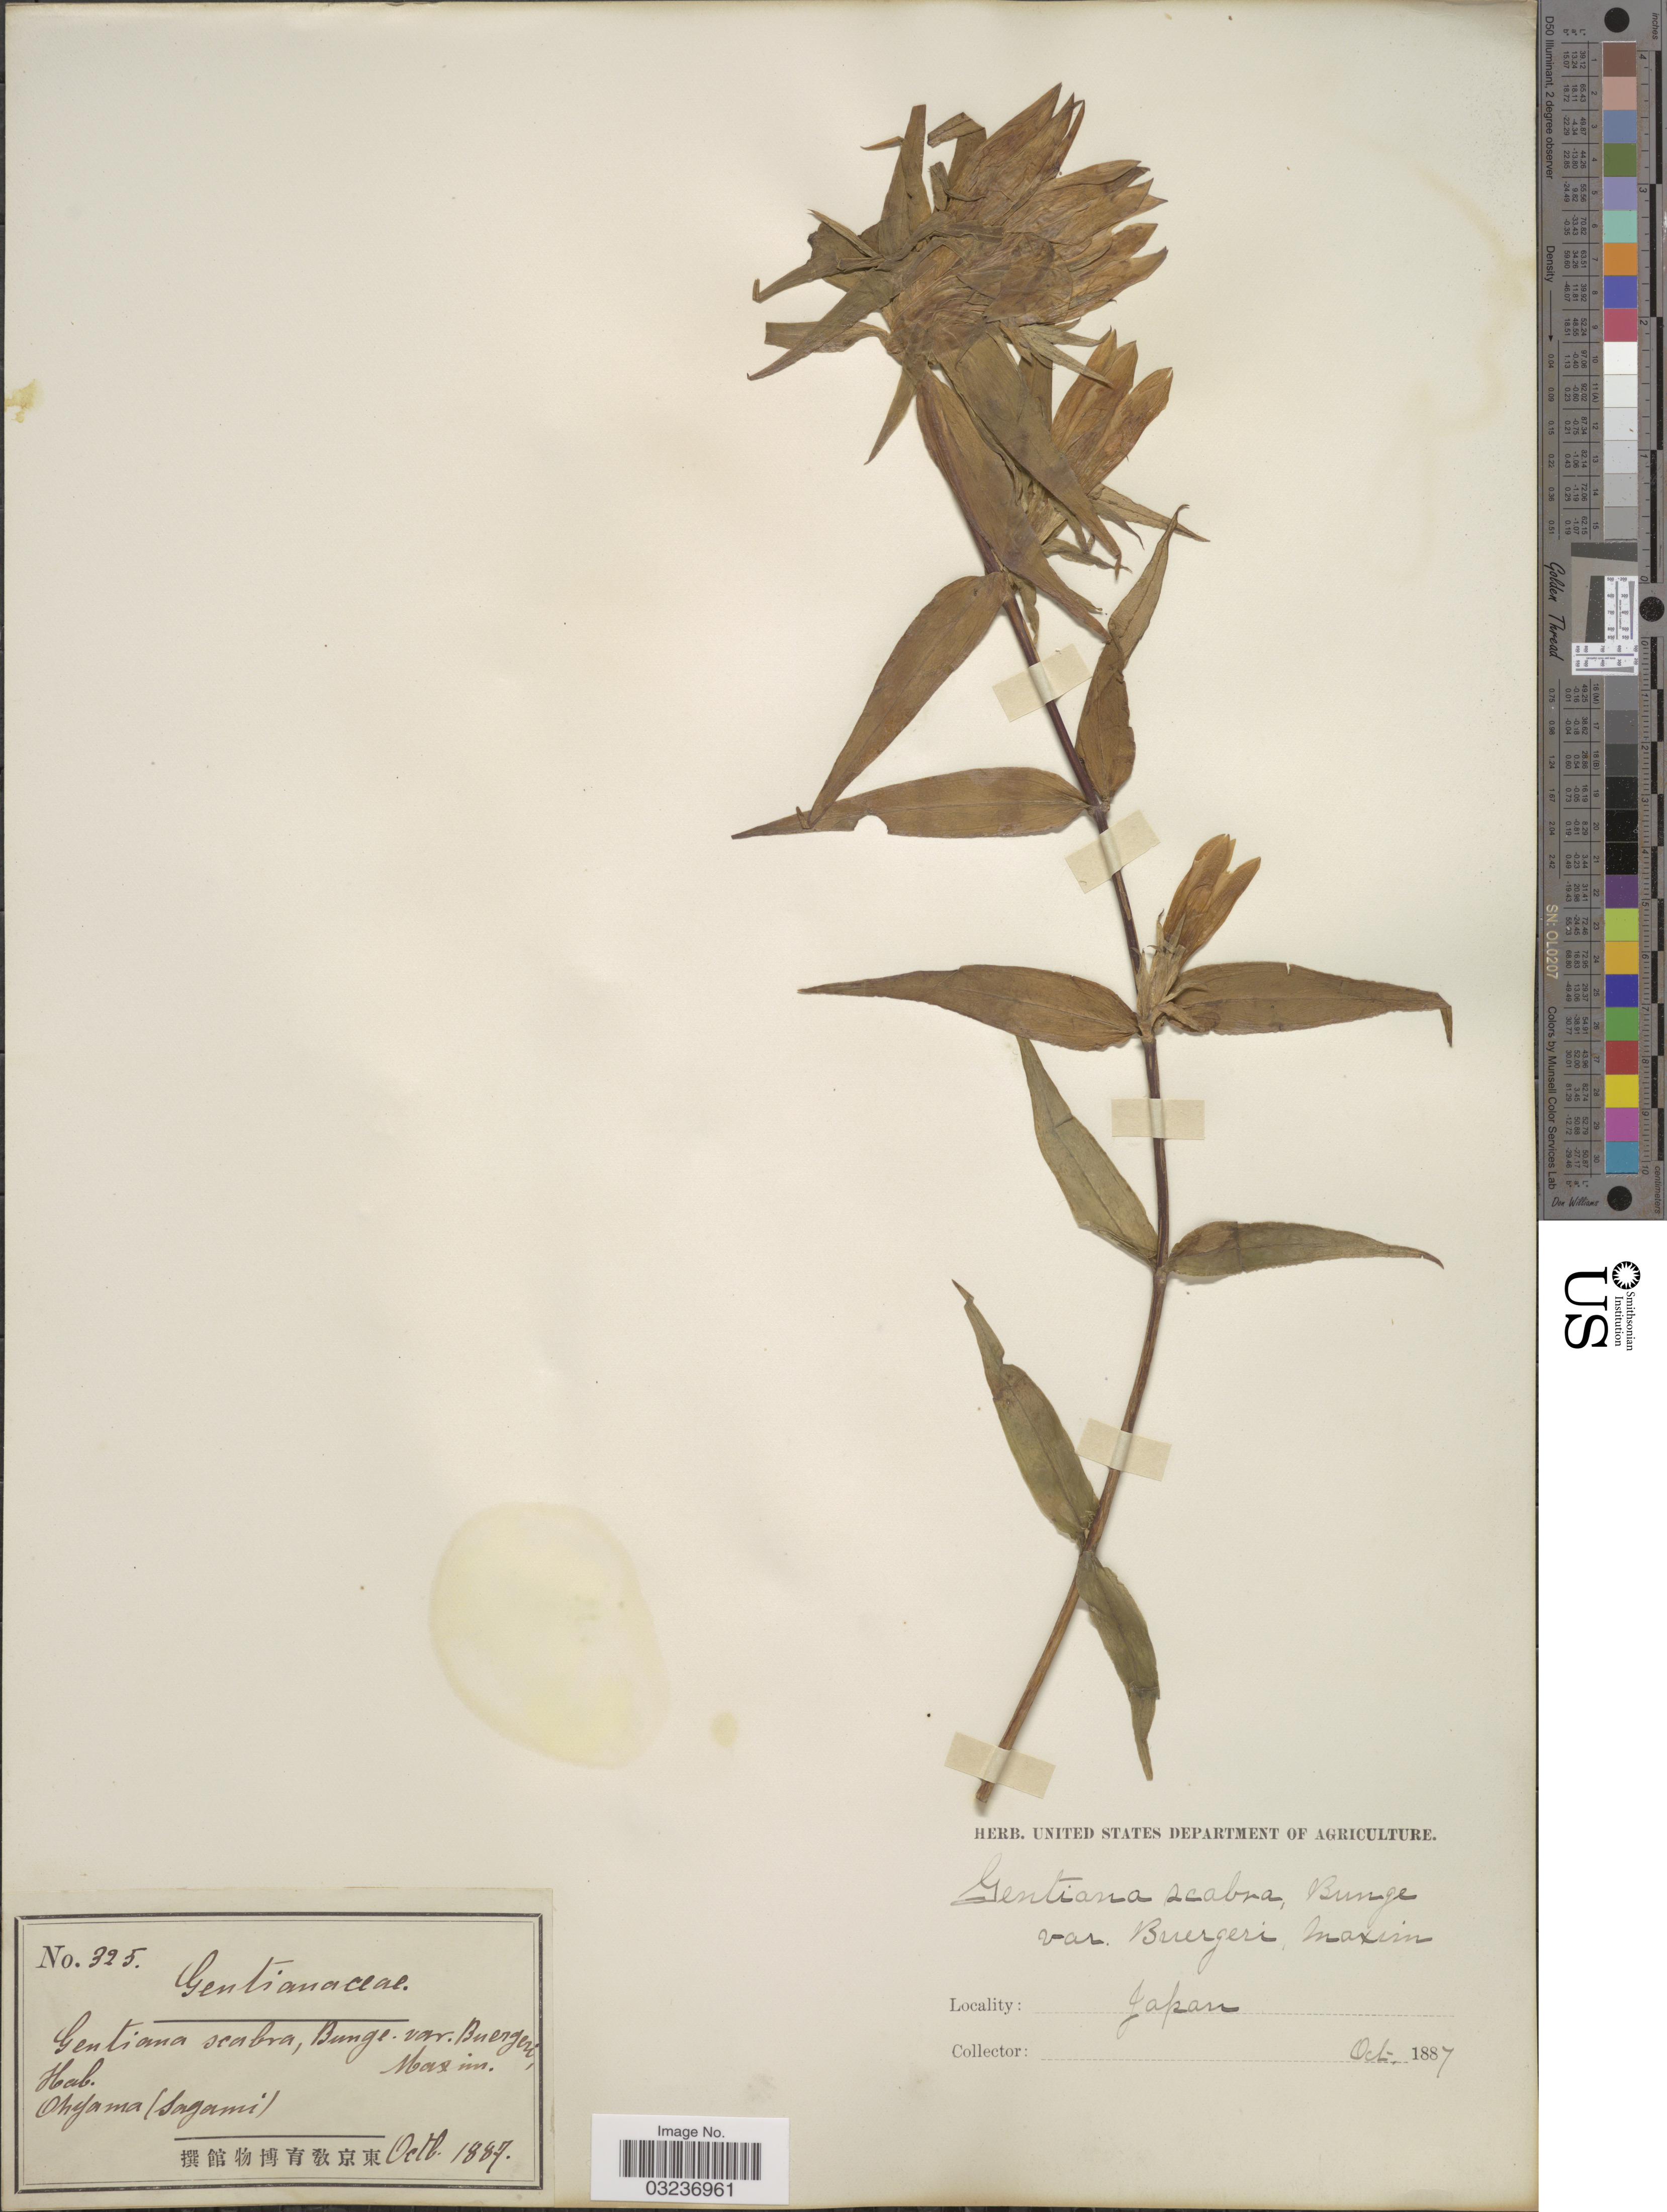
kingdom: Plantae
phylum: Tracheophyta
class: Magnoliopsida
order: Gentianales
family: Gentianaceae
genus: Gentiana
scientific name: Gentiana scabra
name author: Bunge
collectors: ex herb. U. S. Department of Agriculture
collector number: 325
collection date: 1887-10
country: Japan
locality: Ohyama (Sagami).